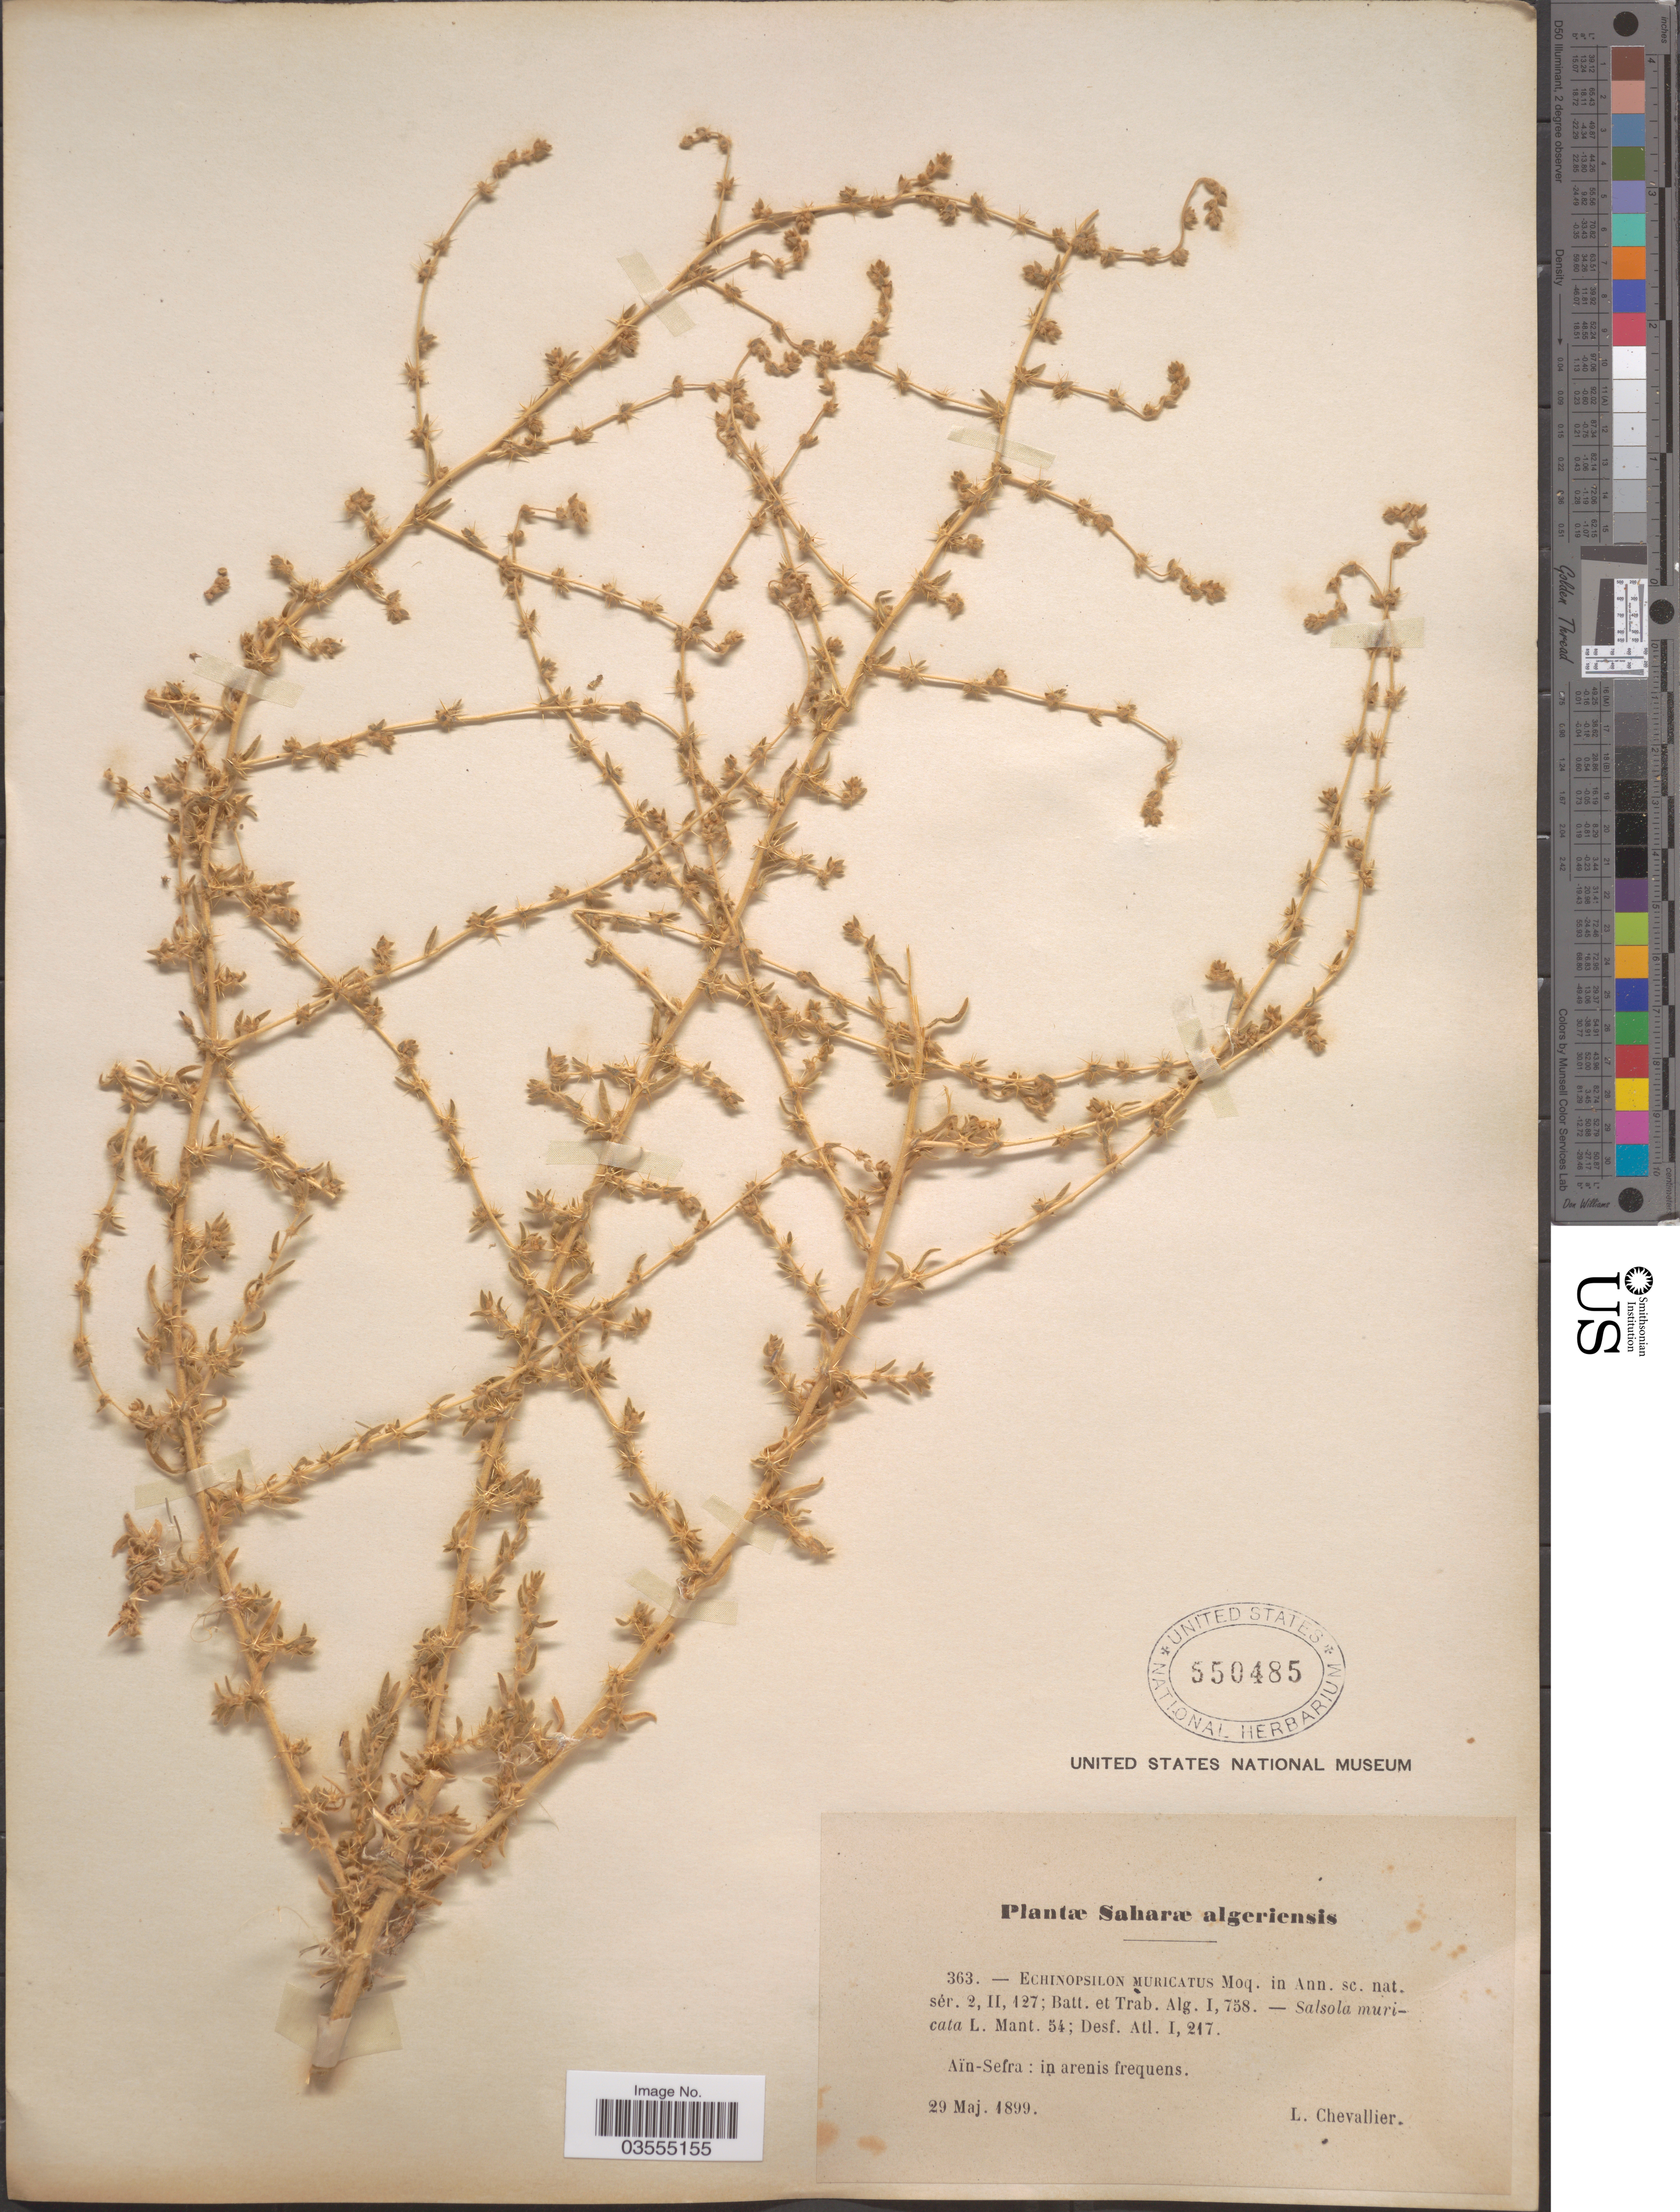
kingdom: Plantae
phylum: Tracheophyta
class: Magnoliopsida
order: Caryophyllales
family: Amaranthaceae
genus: Bassia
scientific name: Bassia muricata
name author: (L.) Asch.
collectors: L. Chevallier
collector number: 363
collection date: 1899-05-29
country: Algeria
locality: Saharæ algeriensis. Aïn-Sefra: in arenis frequens.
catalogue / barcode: US 550485